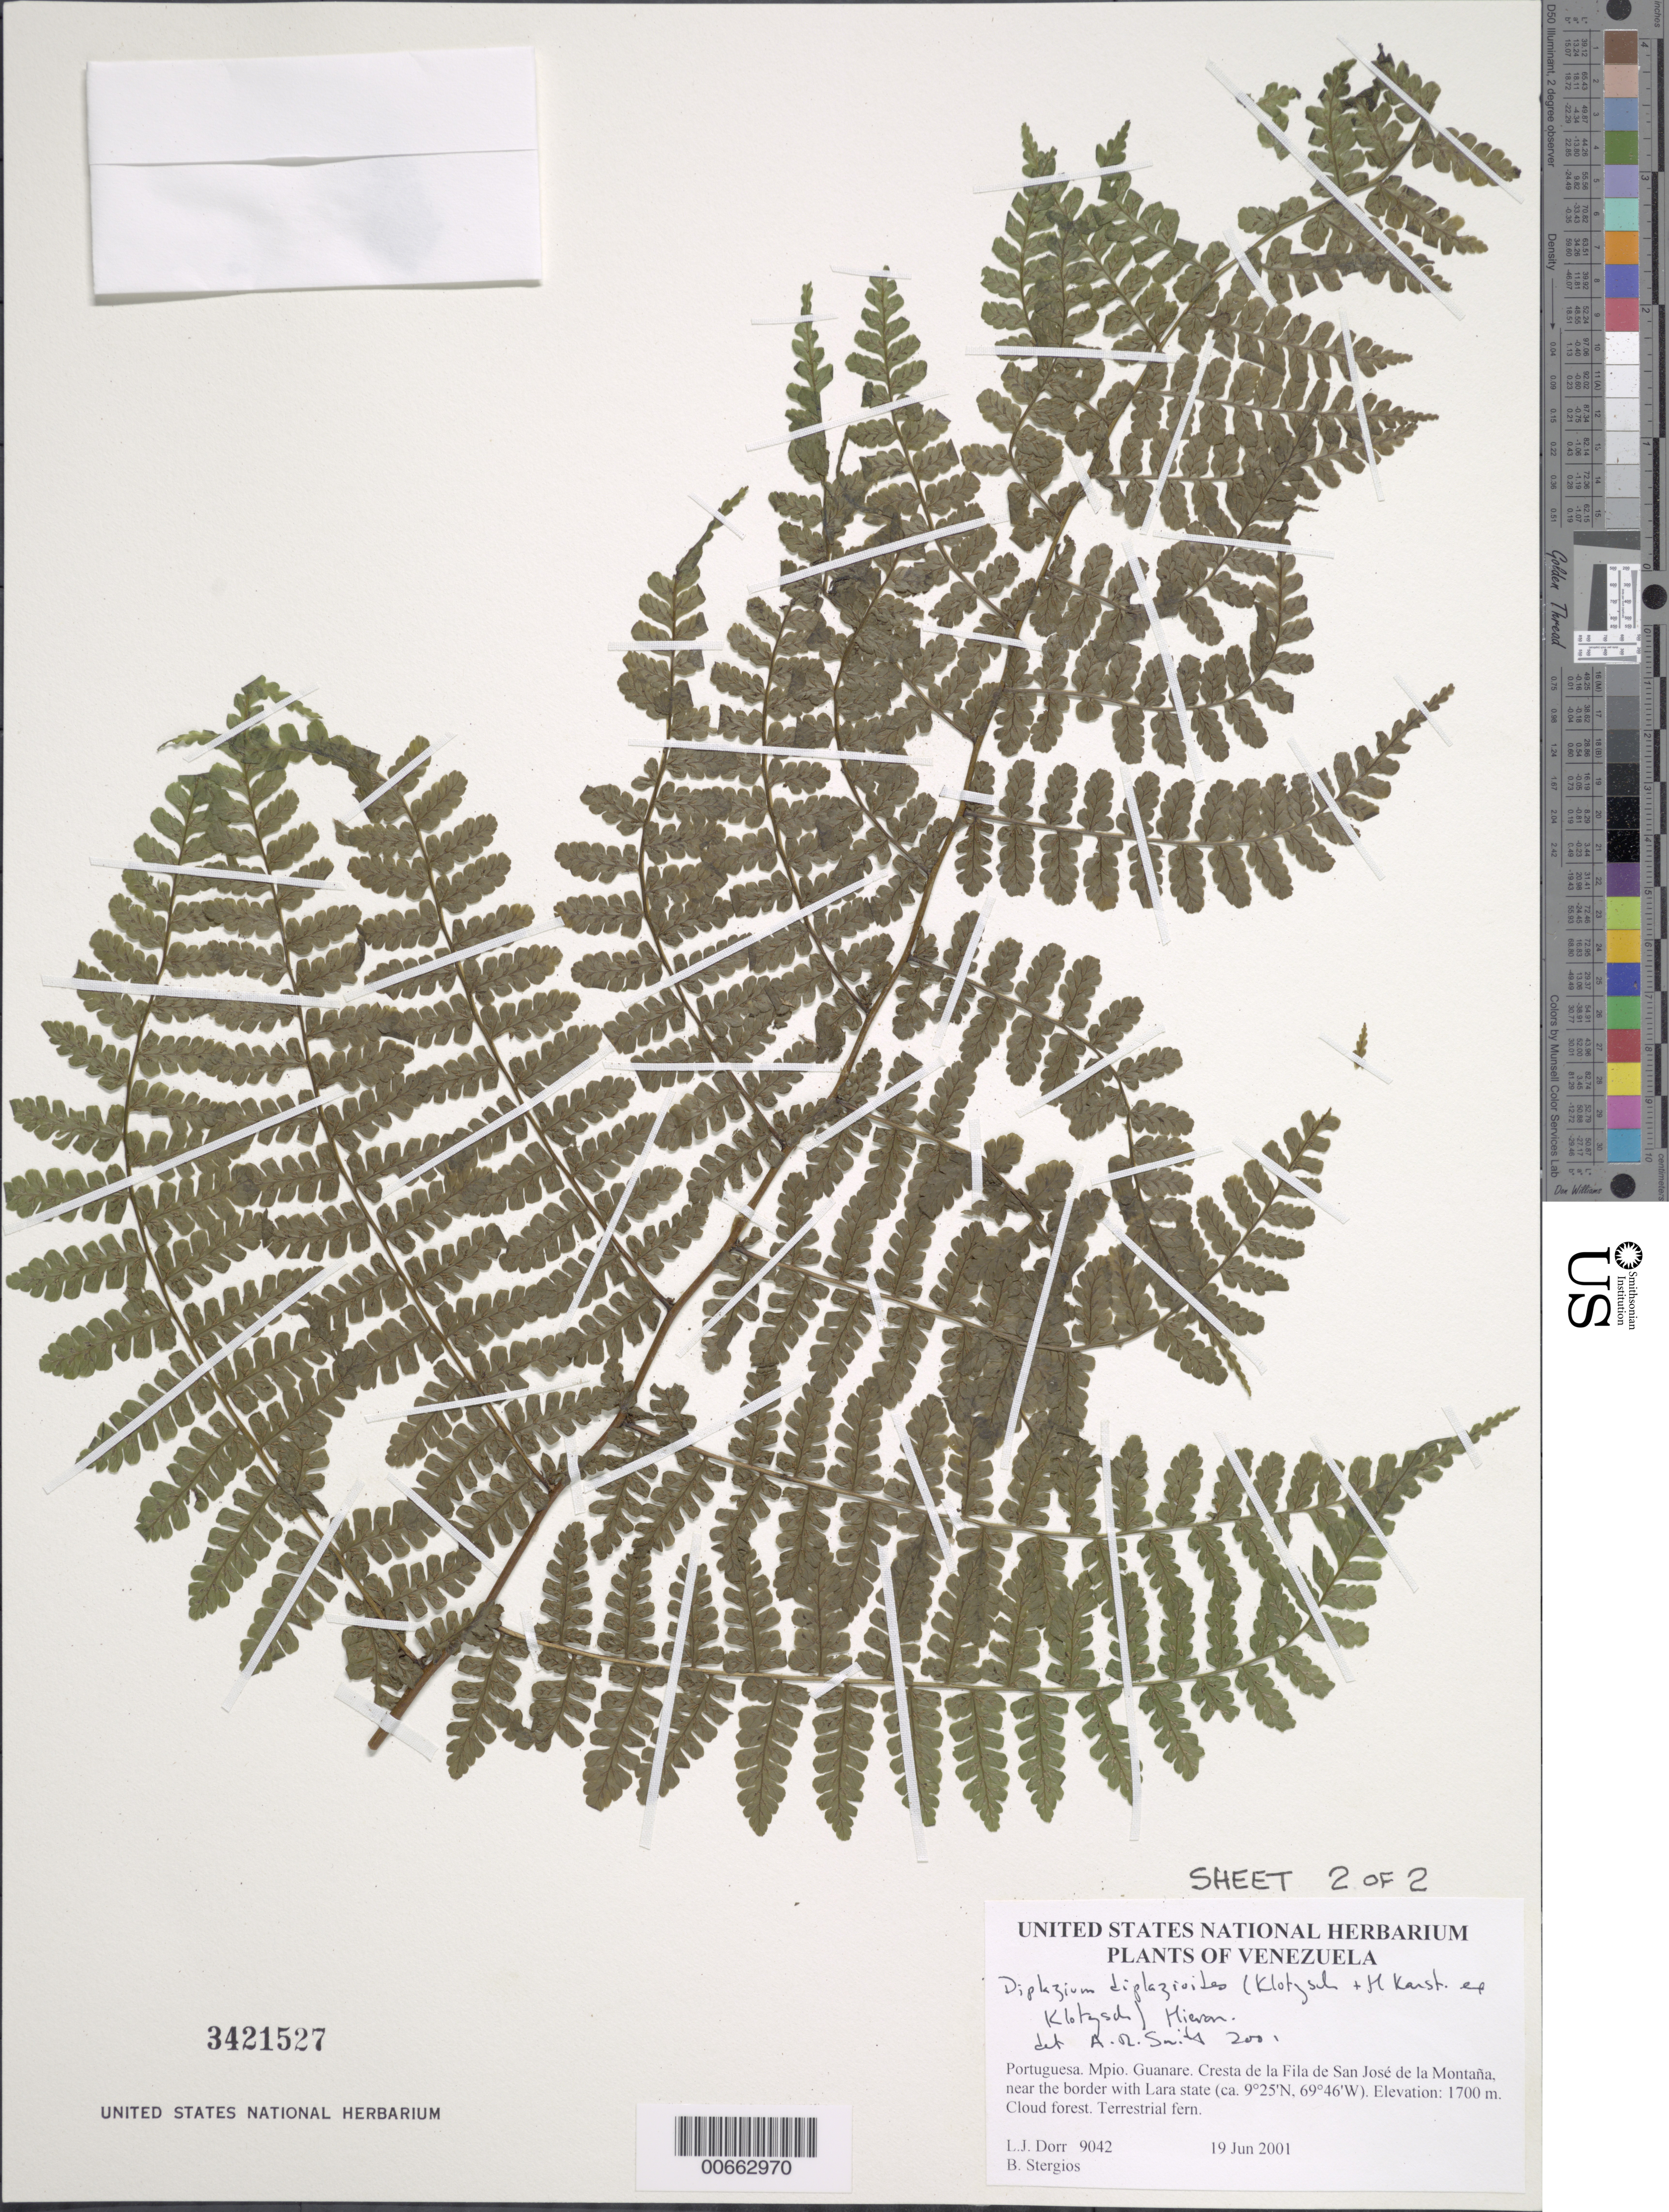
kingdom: Plantae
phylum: Tracheophyta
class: Polypodiopsida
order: Polypodiales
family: Athyriaceae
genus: Diplazium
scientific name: Diplazium diplazioides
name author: (Klotzsch & H. Karst.) Alston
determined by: Smith, Alan R., (UC)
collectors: L. J. Dorr & B. G. Stergios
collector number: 9042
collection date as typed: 19 Jun 2001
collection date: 2001-06-19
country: Venezuela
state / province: Portuguesa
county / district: Guanare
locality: Cresta de la Fila de San José de la Montaña, near the border with Lara state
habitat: Cloud forest.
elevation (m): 1700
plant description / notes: PORT, UC, US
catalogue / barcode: US 3421527